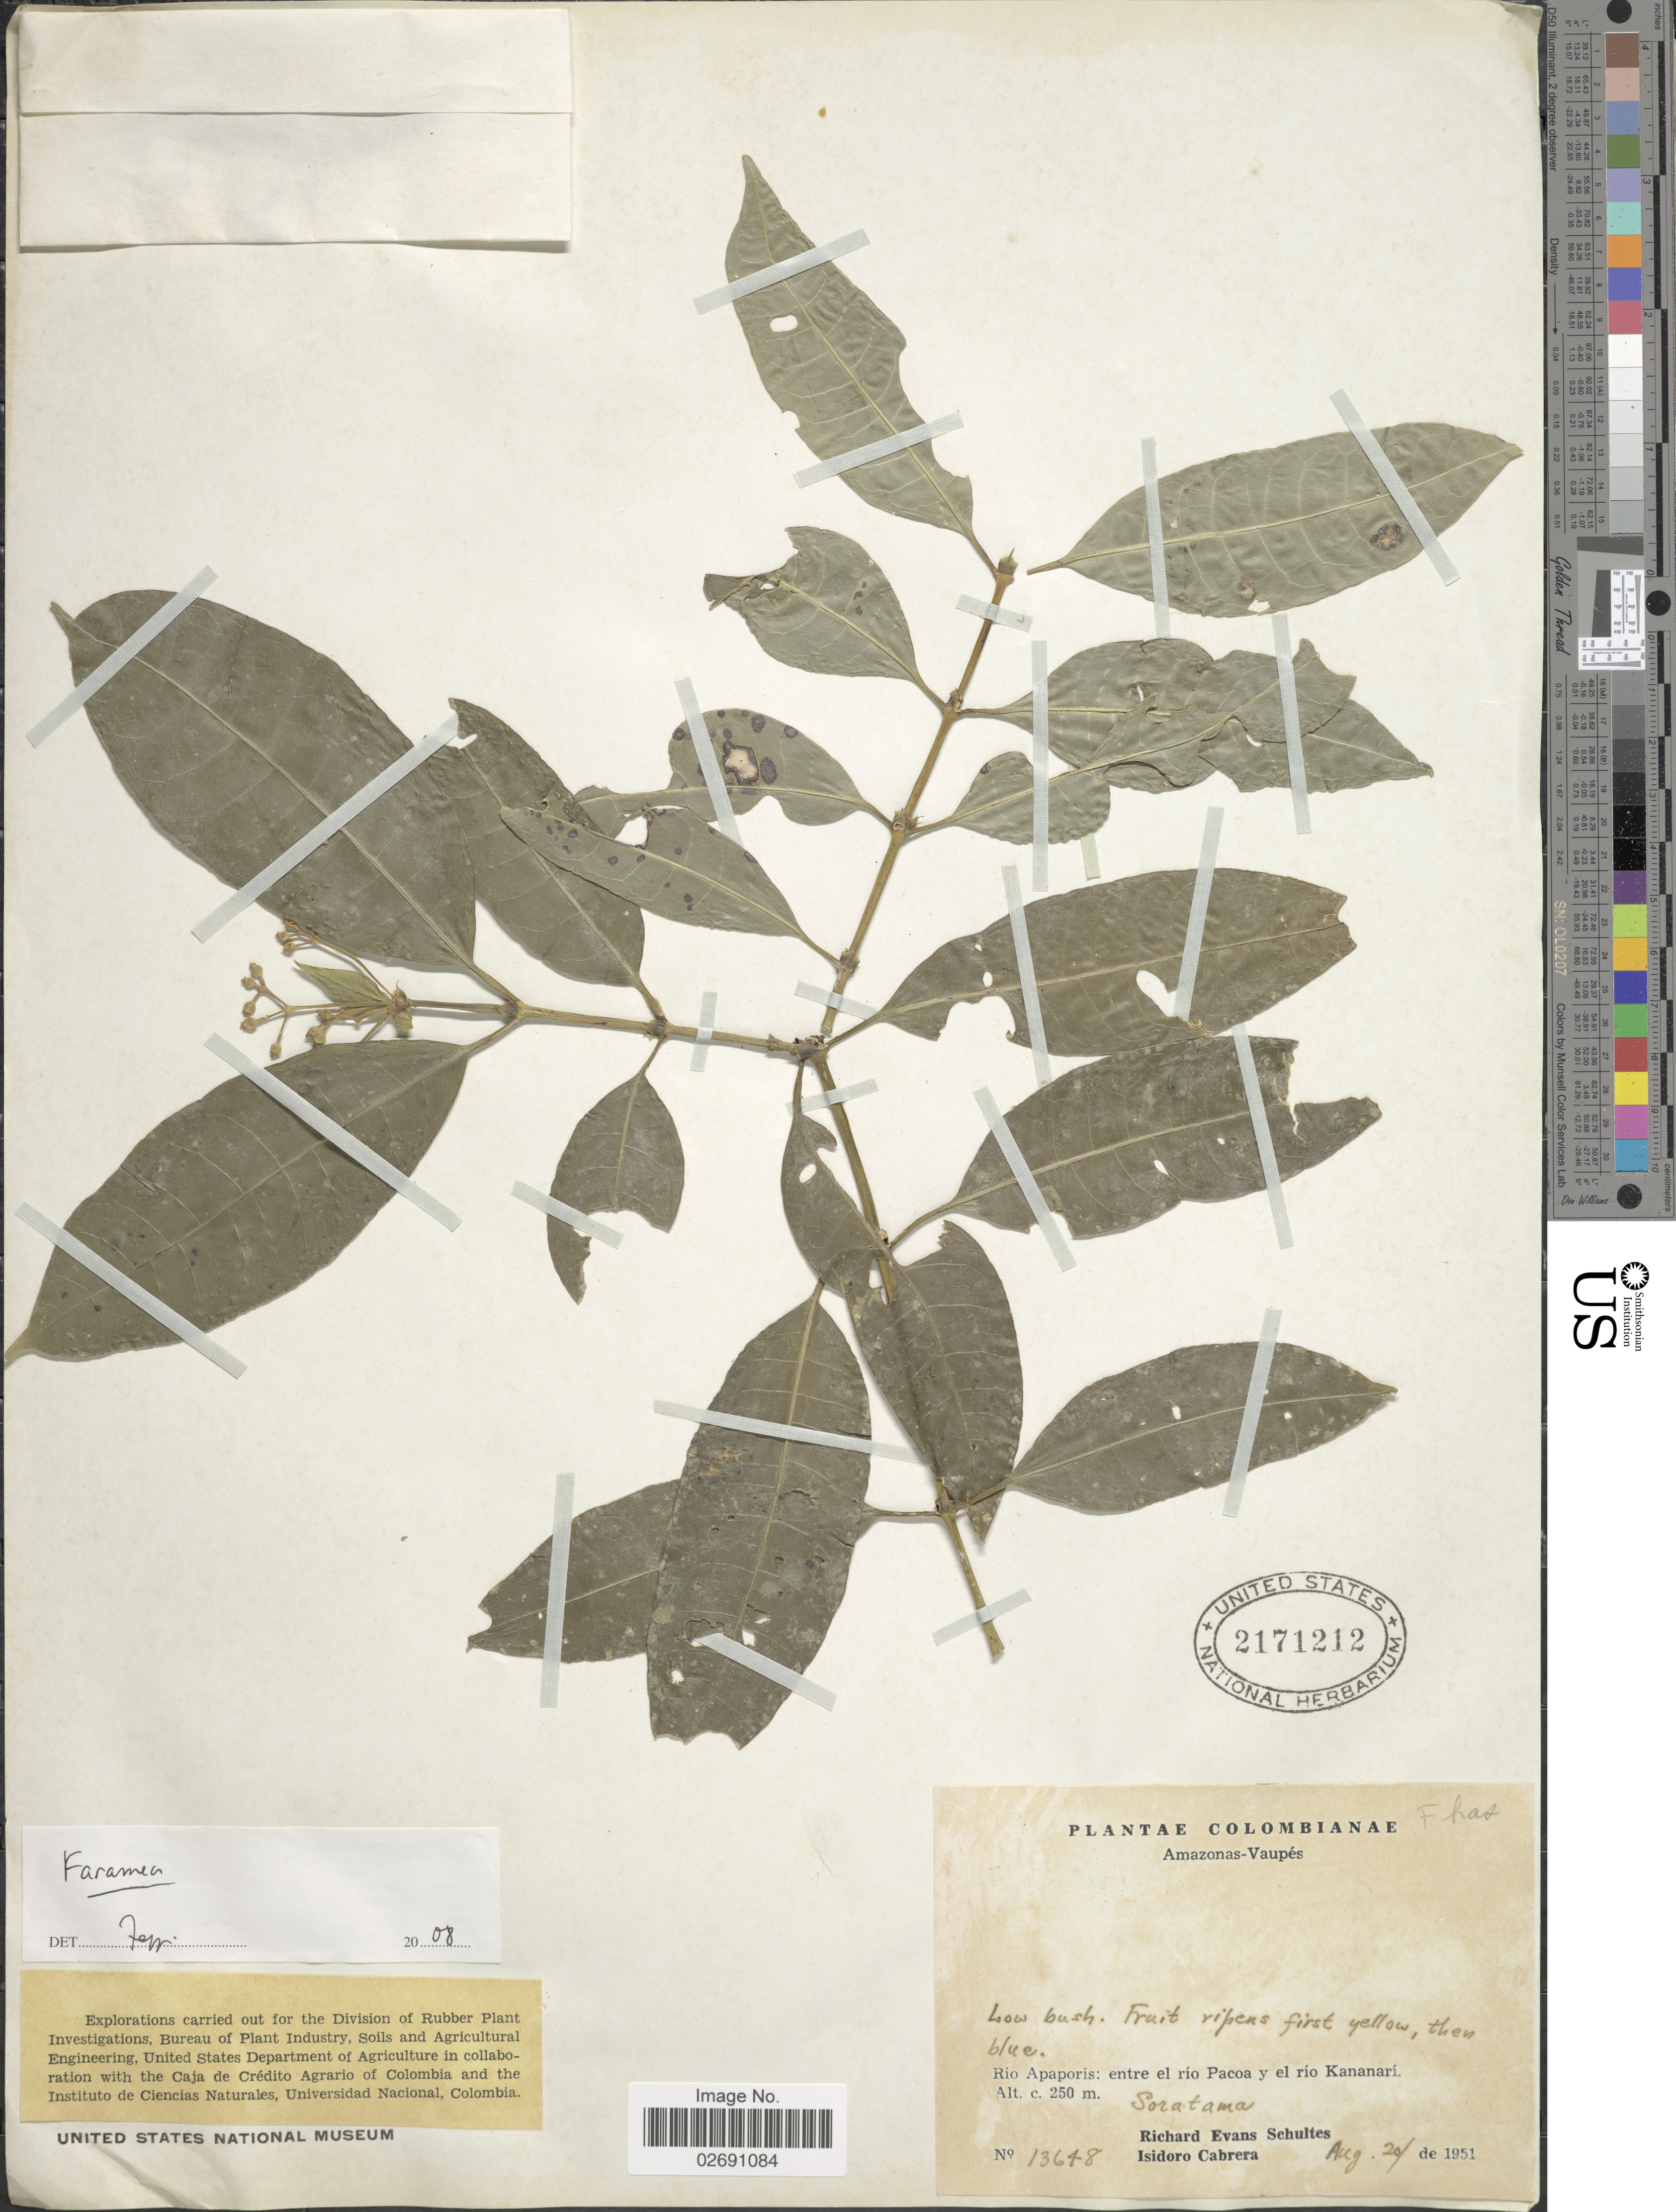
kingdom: Plantae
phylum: Tracheophyta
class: Magnoliopsida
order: Gentianales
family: Rubiaceae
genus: Faramea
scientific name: Faramea sp.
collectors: R. E. Schultes & I. Cabrera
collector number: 13648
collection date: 1951-08-20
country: Colombia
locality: Amazonas-Vaupes,Rio Apaporis: entre el rio Pacoa y el rio Kananari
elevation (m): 250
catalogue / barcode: US 2171212